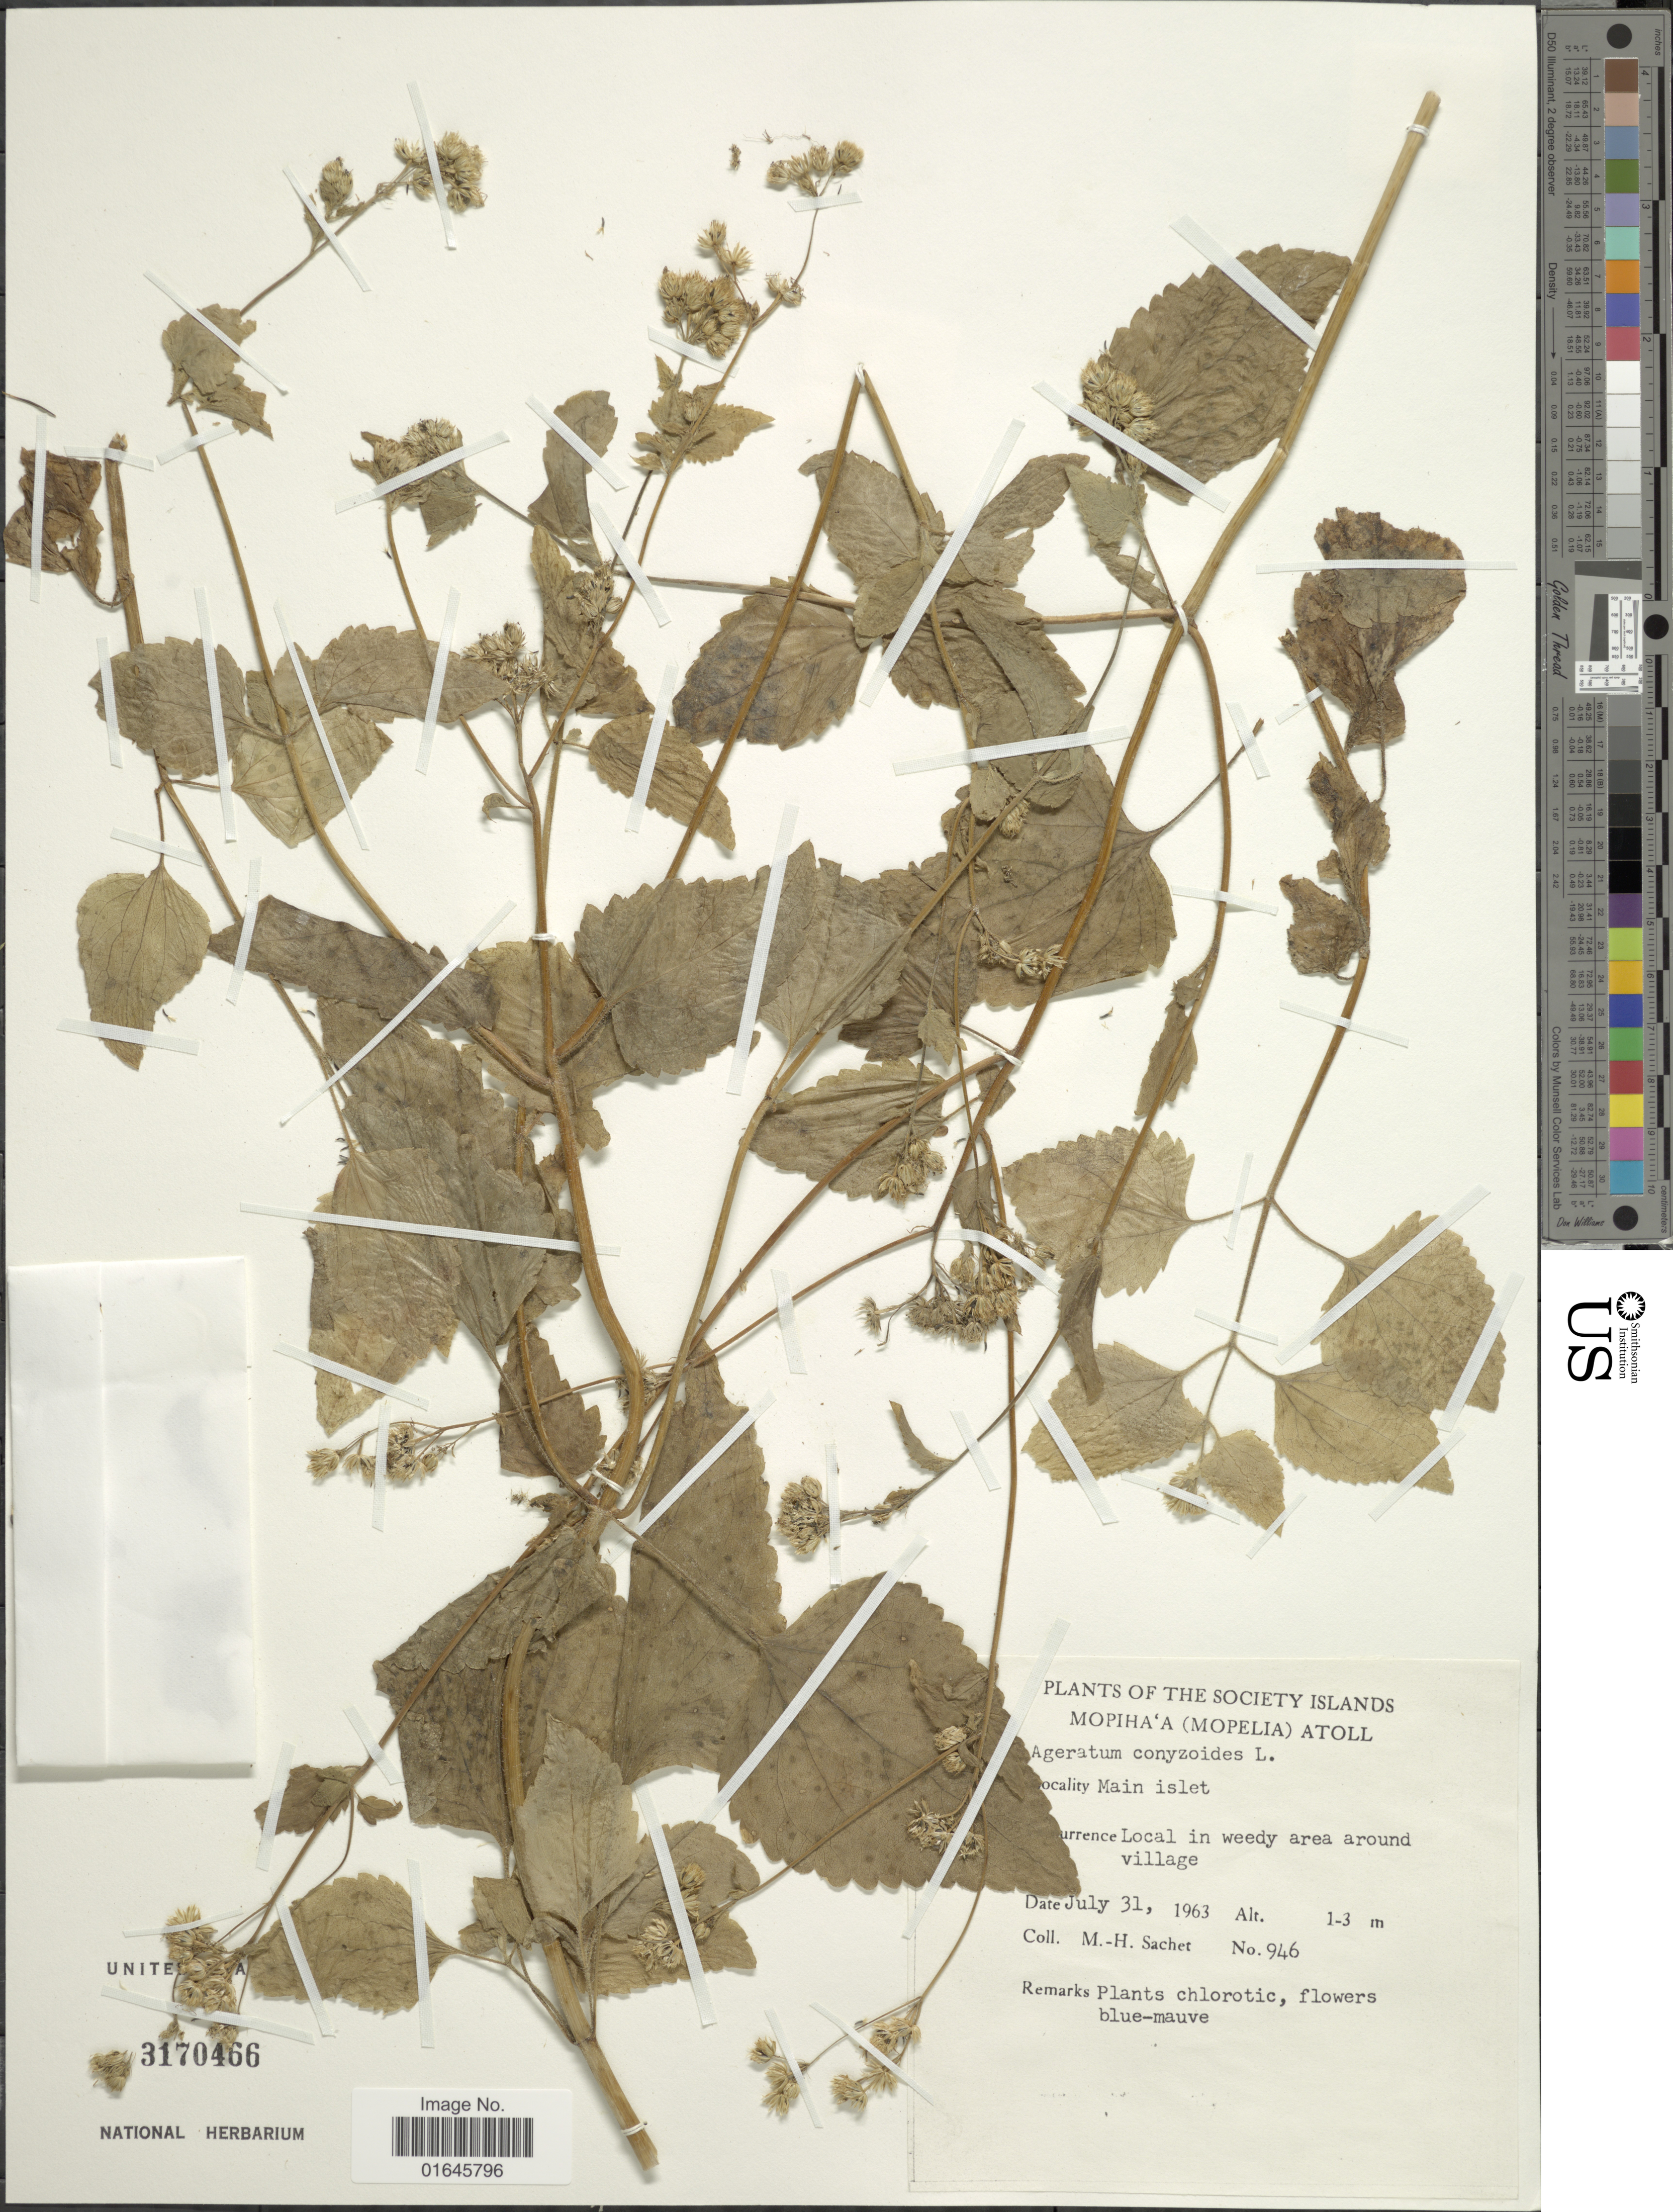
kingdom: Plantae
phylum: Tracheophyta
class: Magnoliopsida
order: Asterales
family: Asteraceae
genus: Ageratum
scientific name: Ageratum conyzoides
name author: L.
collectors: M.-H. Sachet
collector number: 949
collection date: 1963-07-31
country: French Polynesia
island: Maupihaa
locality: The Society Islands, Mopiha'a (Mopelia) Atoll, Main Islet, Local in weedy area around village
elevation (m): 1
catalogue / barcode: US 3170466